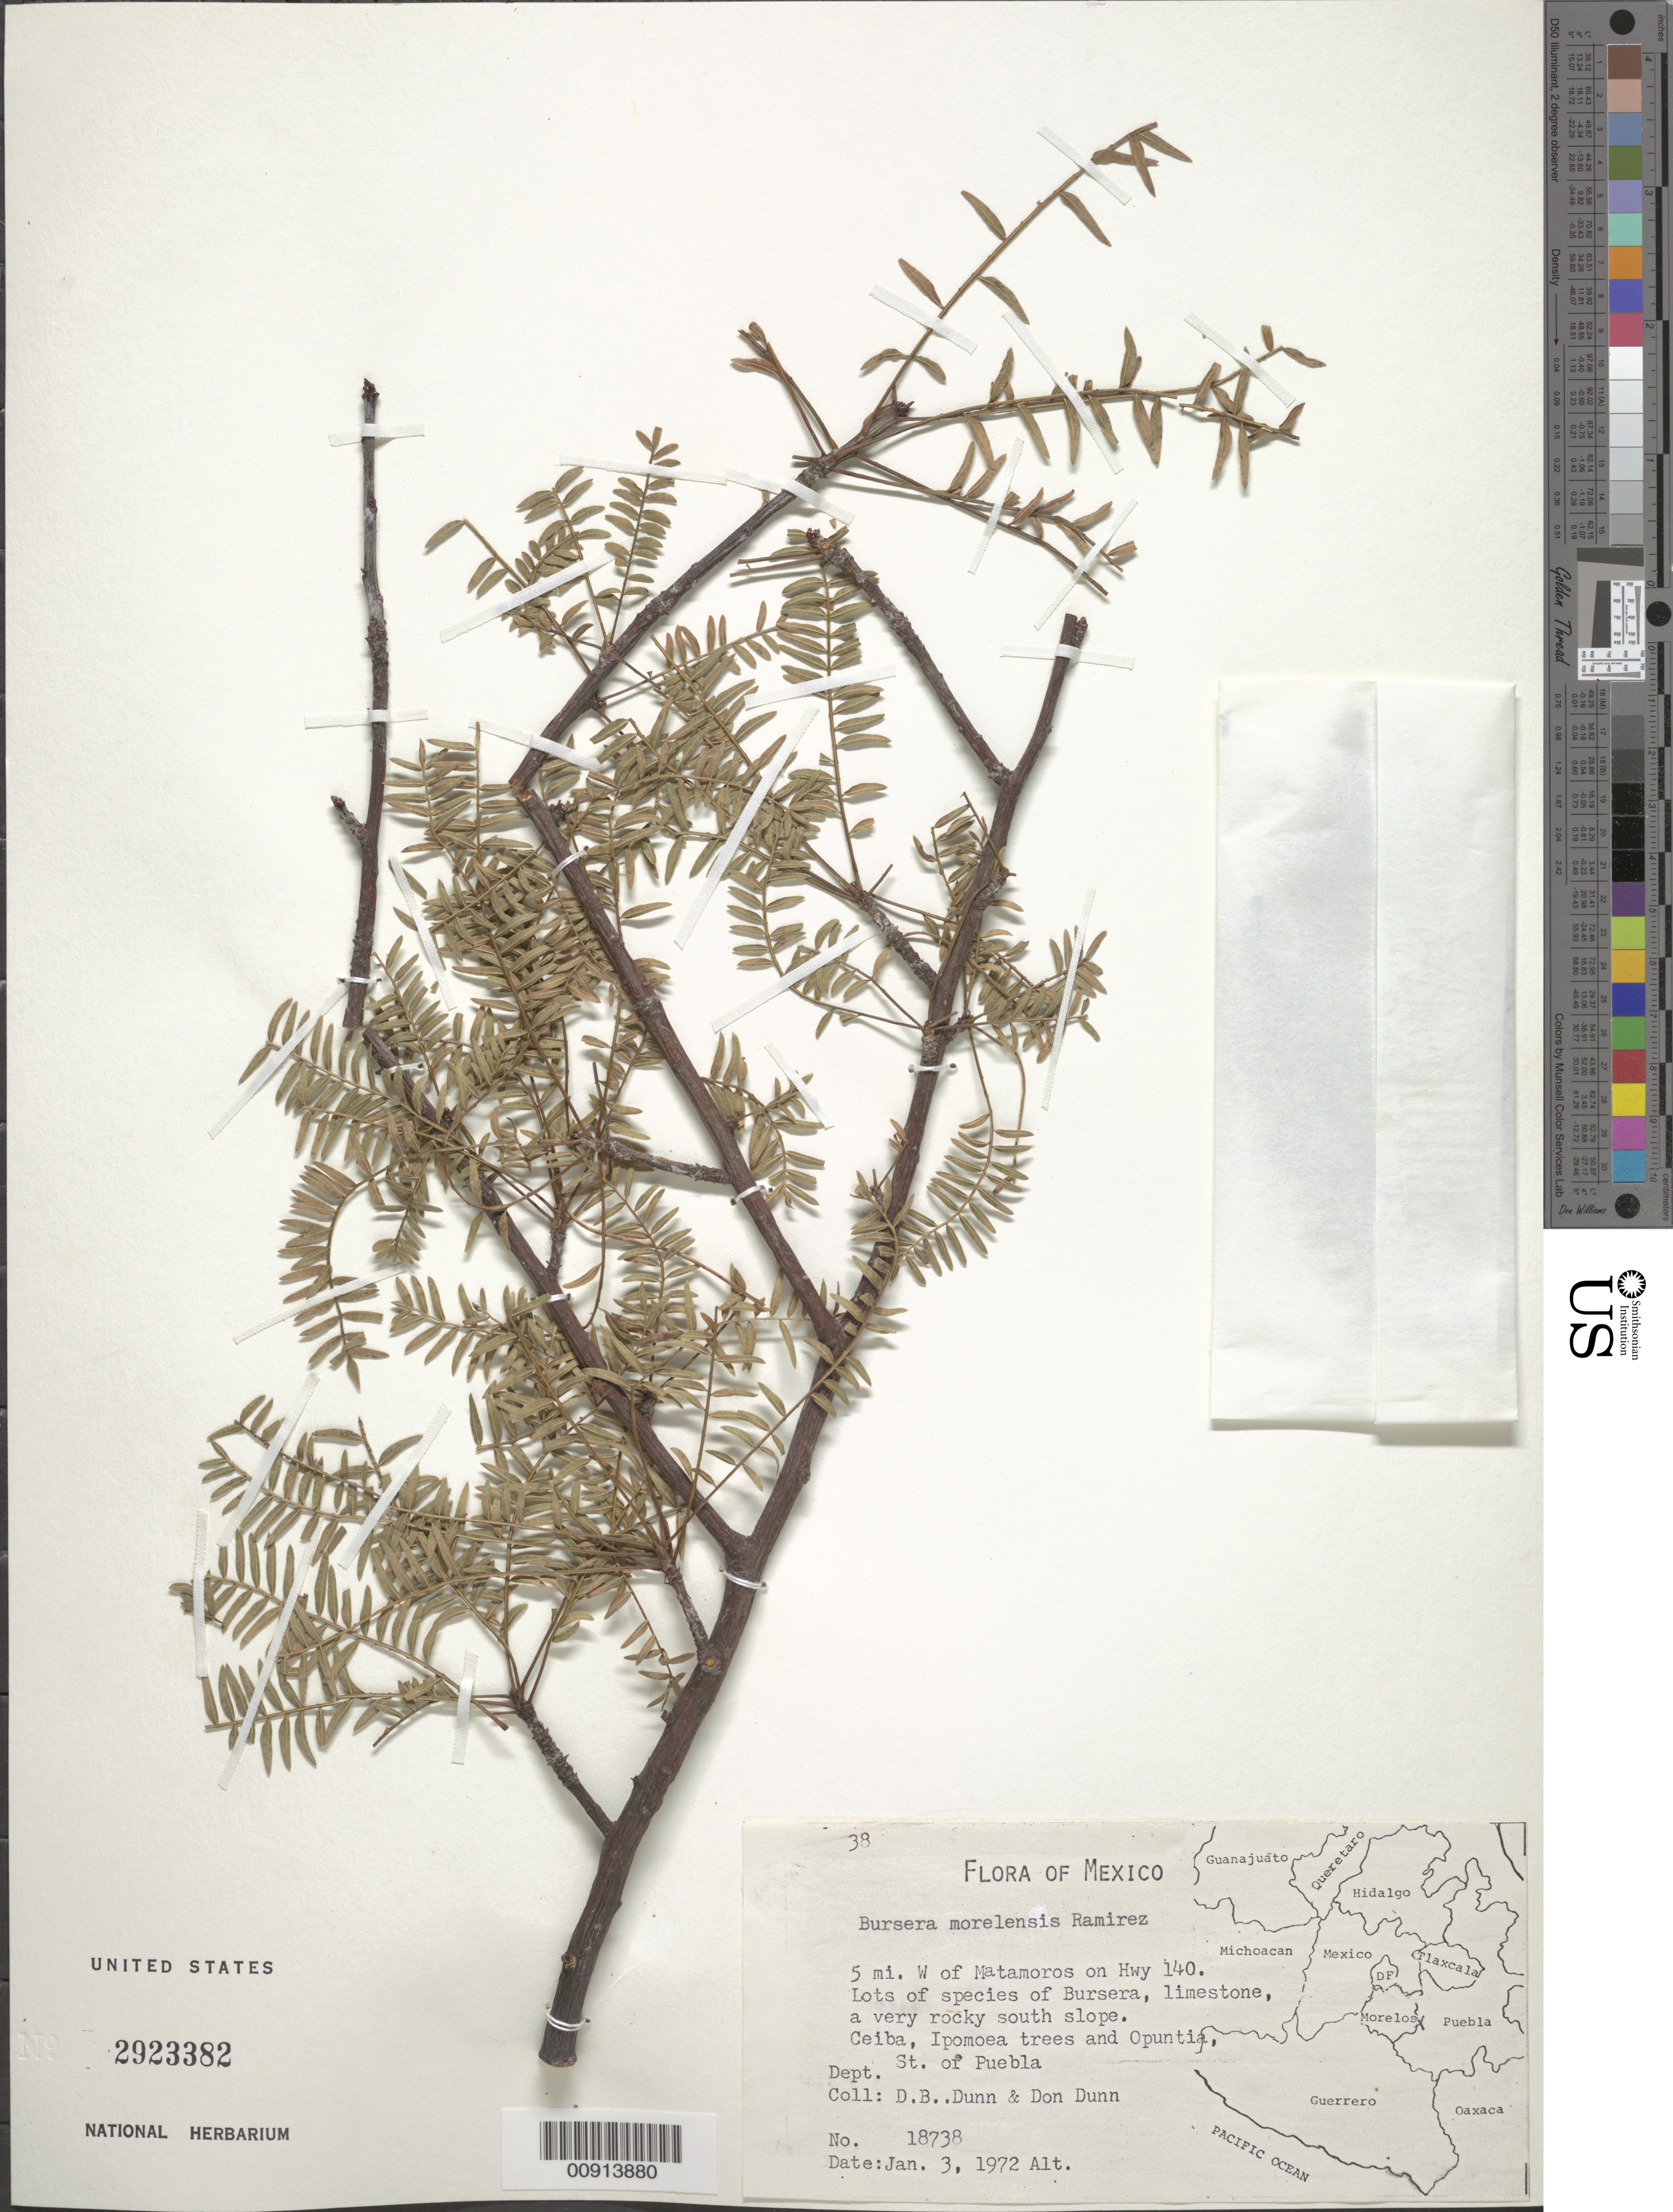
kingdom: Plantae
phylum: Tracheophyta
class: Magnoliopsida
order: Sapindales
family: Burseraceae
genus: Bursera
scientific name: Bursera morelensis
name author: Ramírez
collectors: D. B. Dunn & D. Dunn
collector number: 18738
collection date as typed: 03 Jan 1972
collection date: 1972-01-03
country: Mexico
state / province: Puebla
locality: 5 mi. W of Matamoros on Hwy 140. State of Puebla.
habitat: Lots of species of Bursera, limestone, a very rocky south slope. Ceiba, Ipomoea trees and Opuntia.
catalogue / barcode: US 2923382